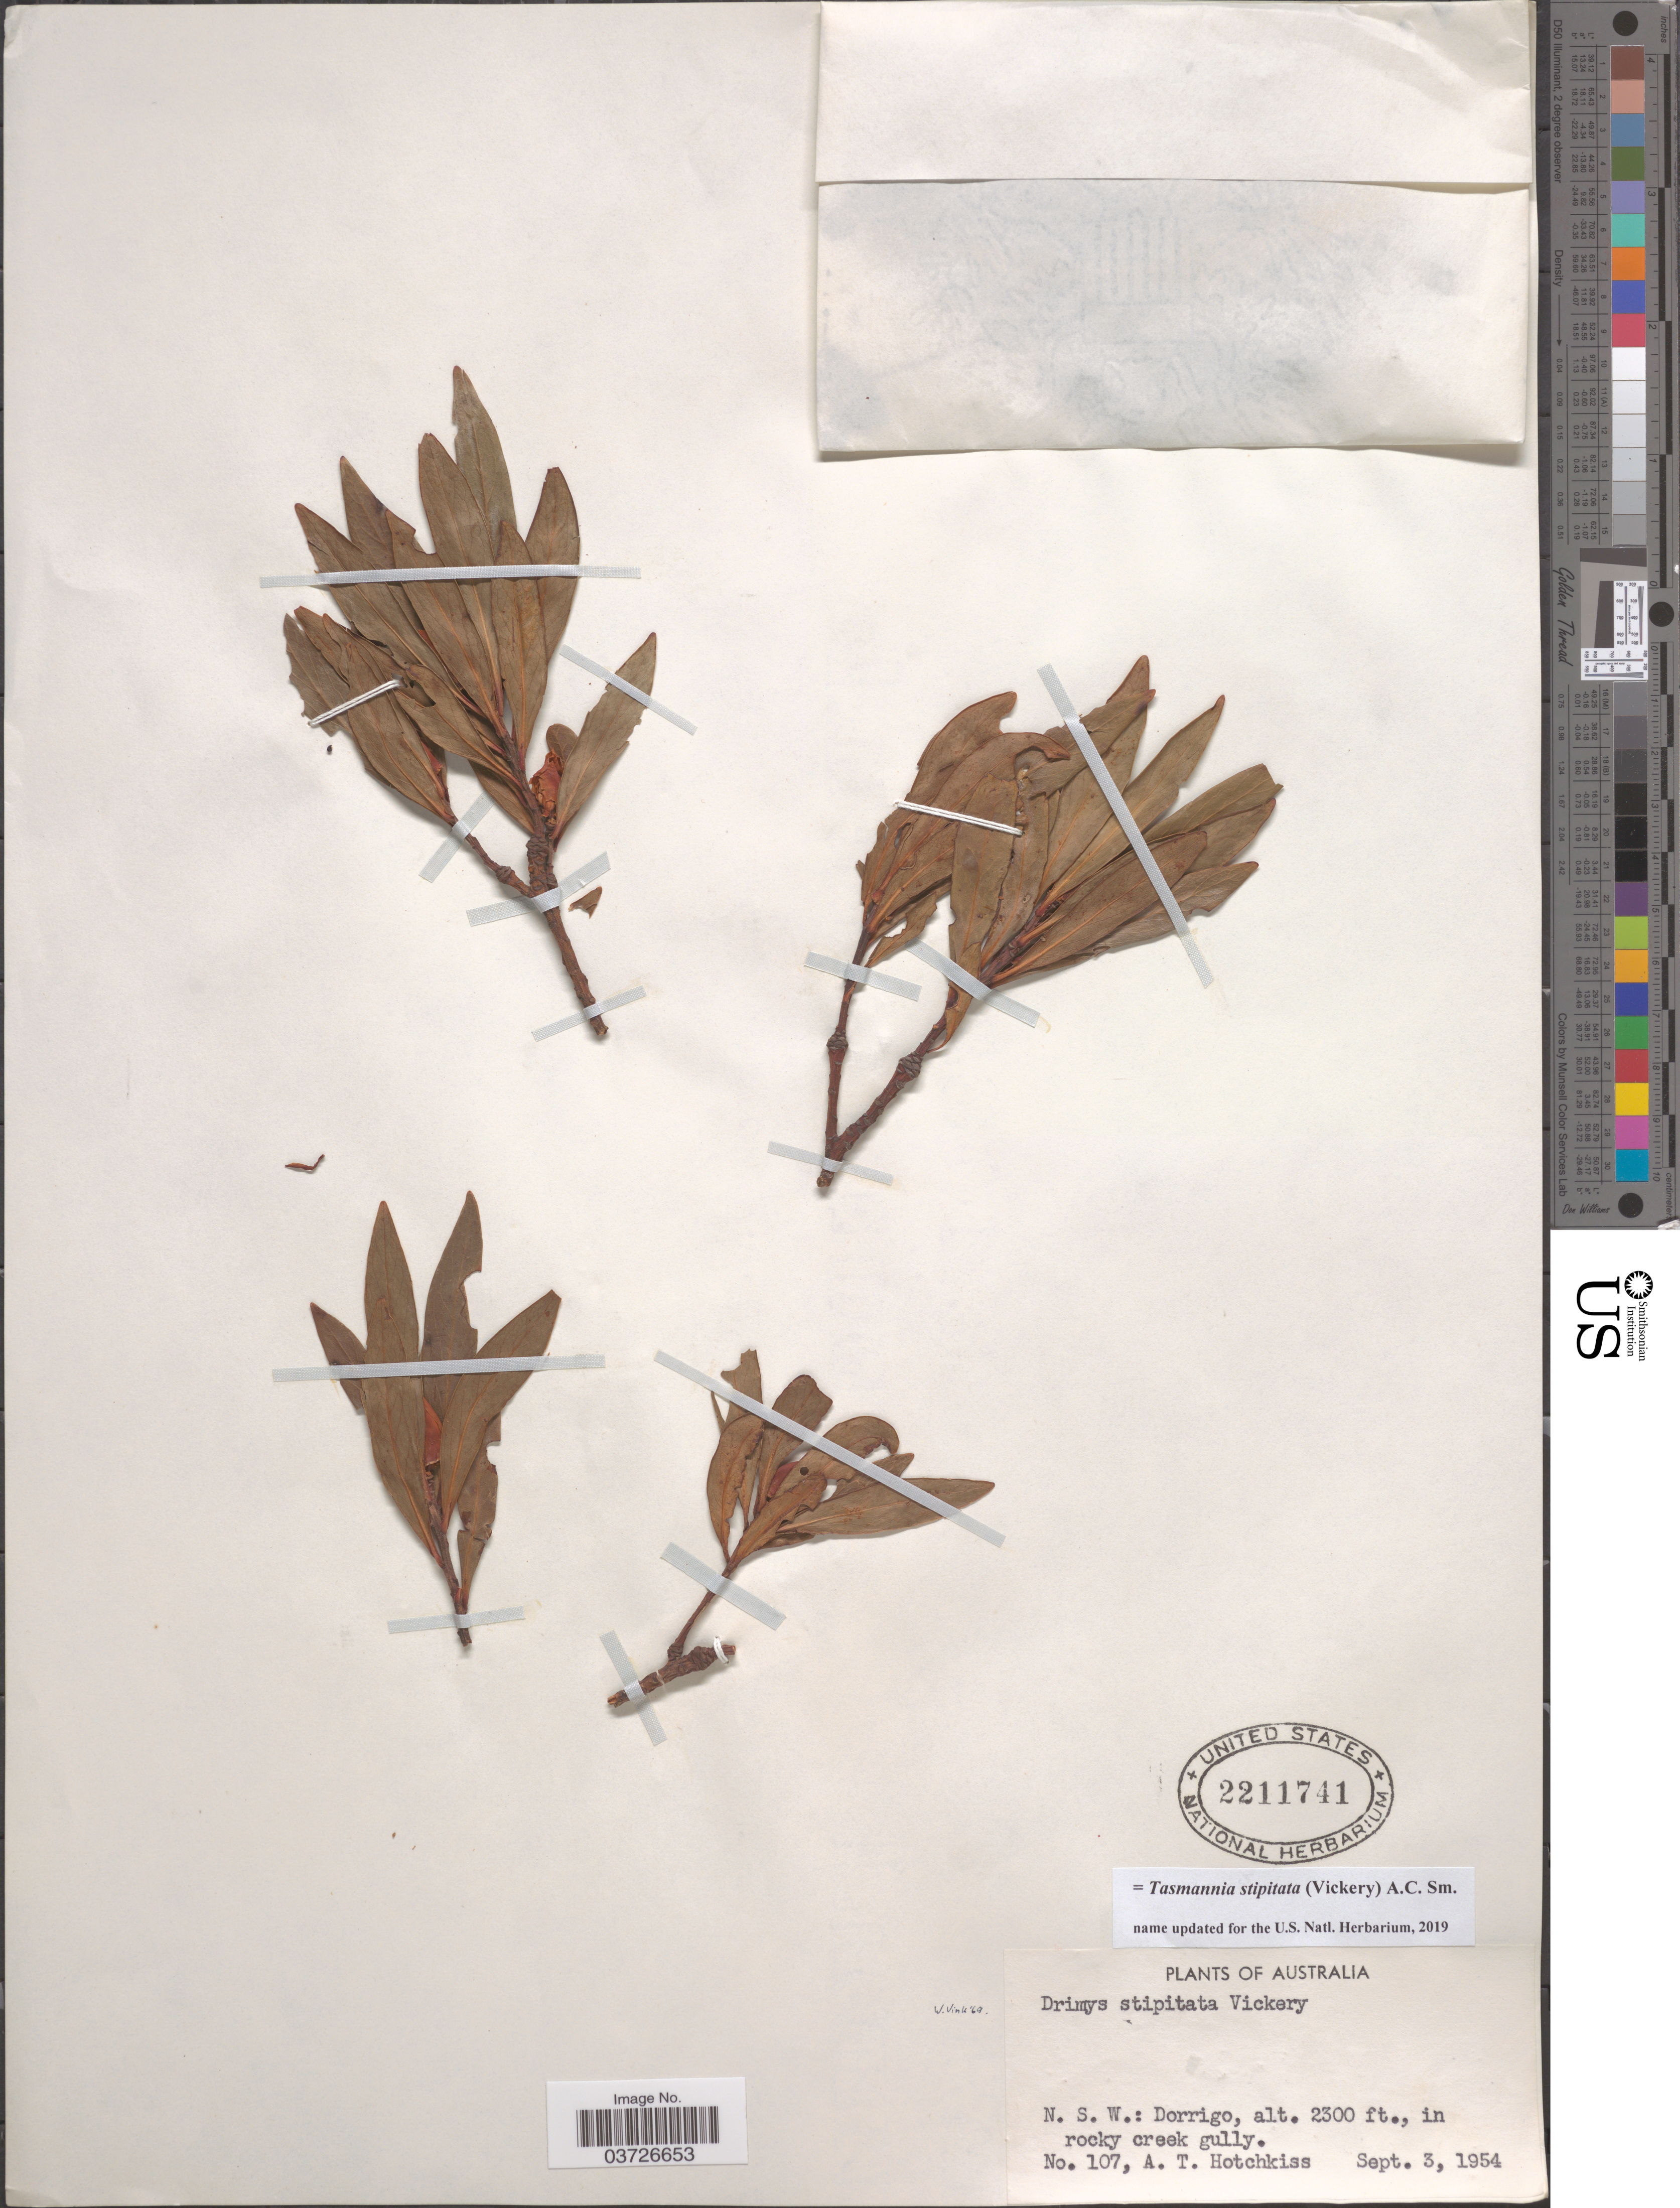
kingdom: Plantae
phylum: Tracheophyta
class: Magnoliopsida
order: Canellales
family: Winteraceae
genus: Tasmannia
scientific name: Tasmannia stipitata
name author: (Vickery) A.C. Sm.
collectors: A. Hotchkiss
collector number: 107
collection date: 1954-09-03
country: Australia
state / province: New South Wales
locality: Dorrigo, in rocky creek gully.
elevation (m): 701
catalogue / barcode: US 2211741